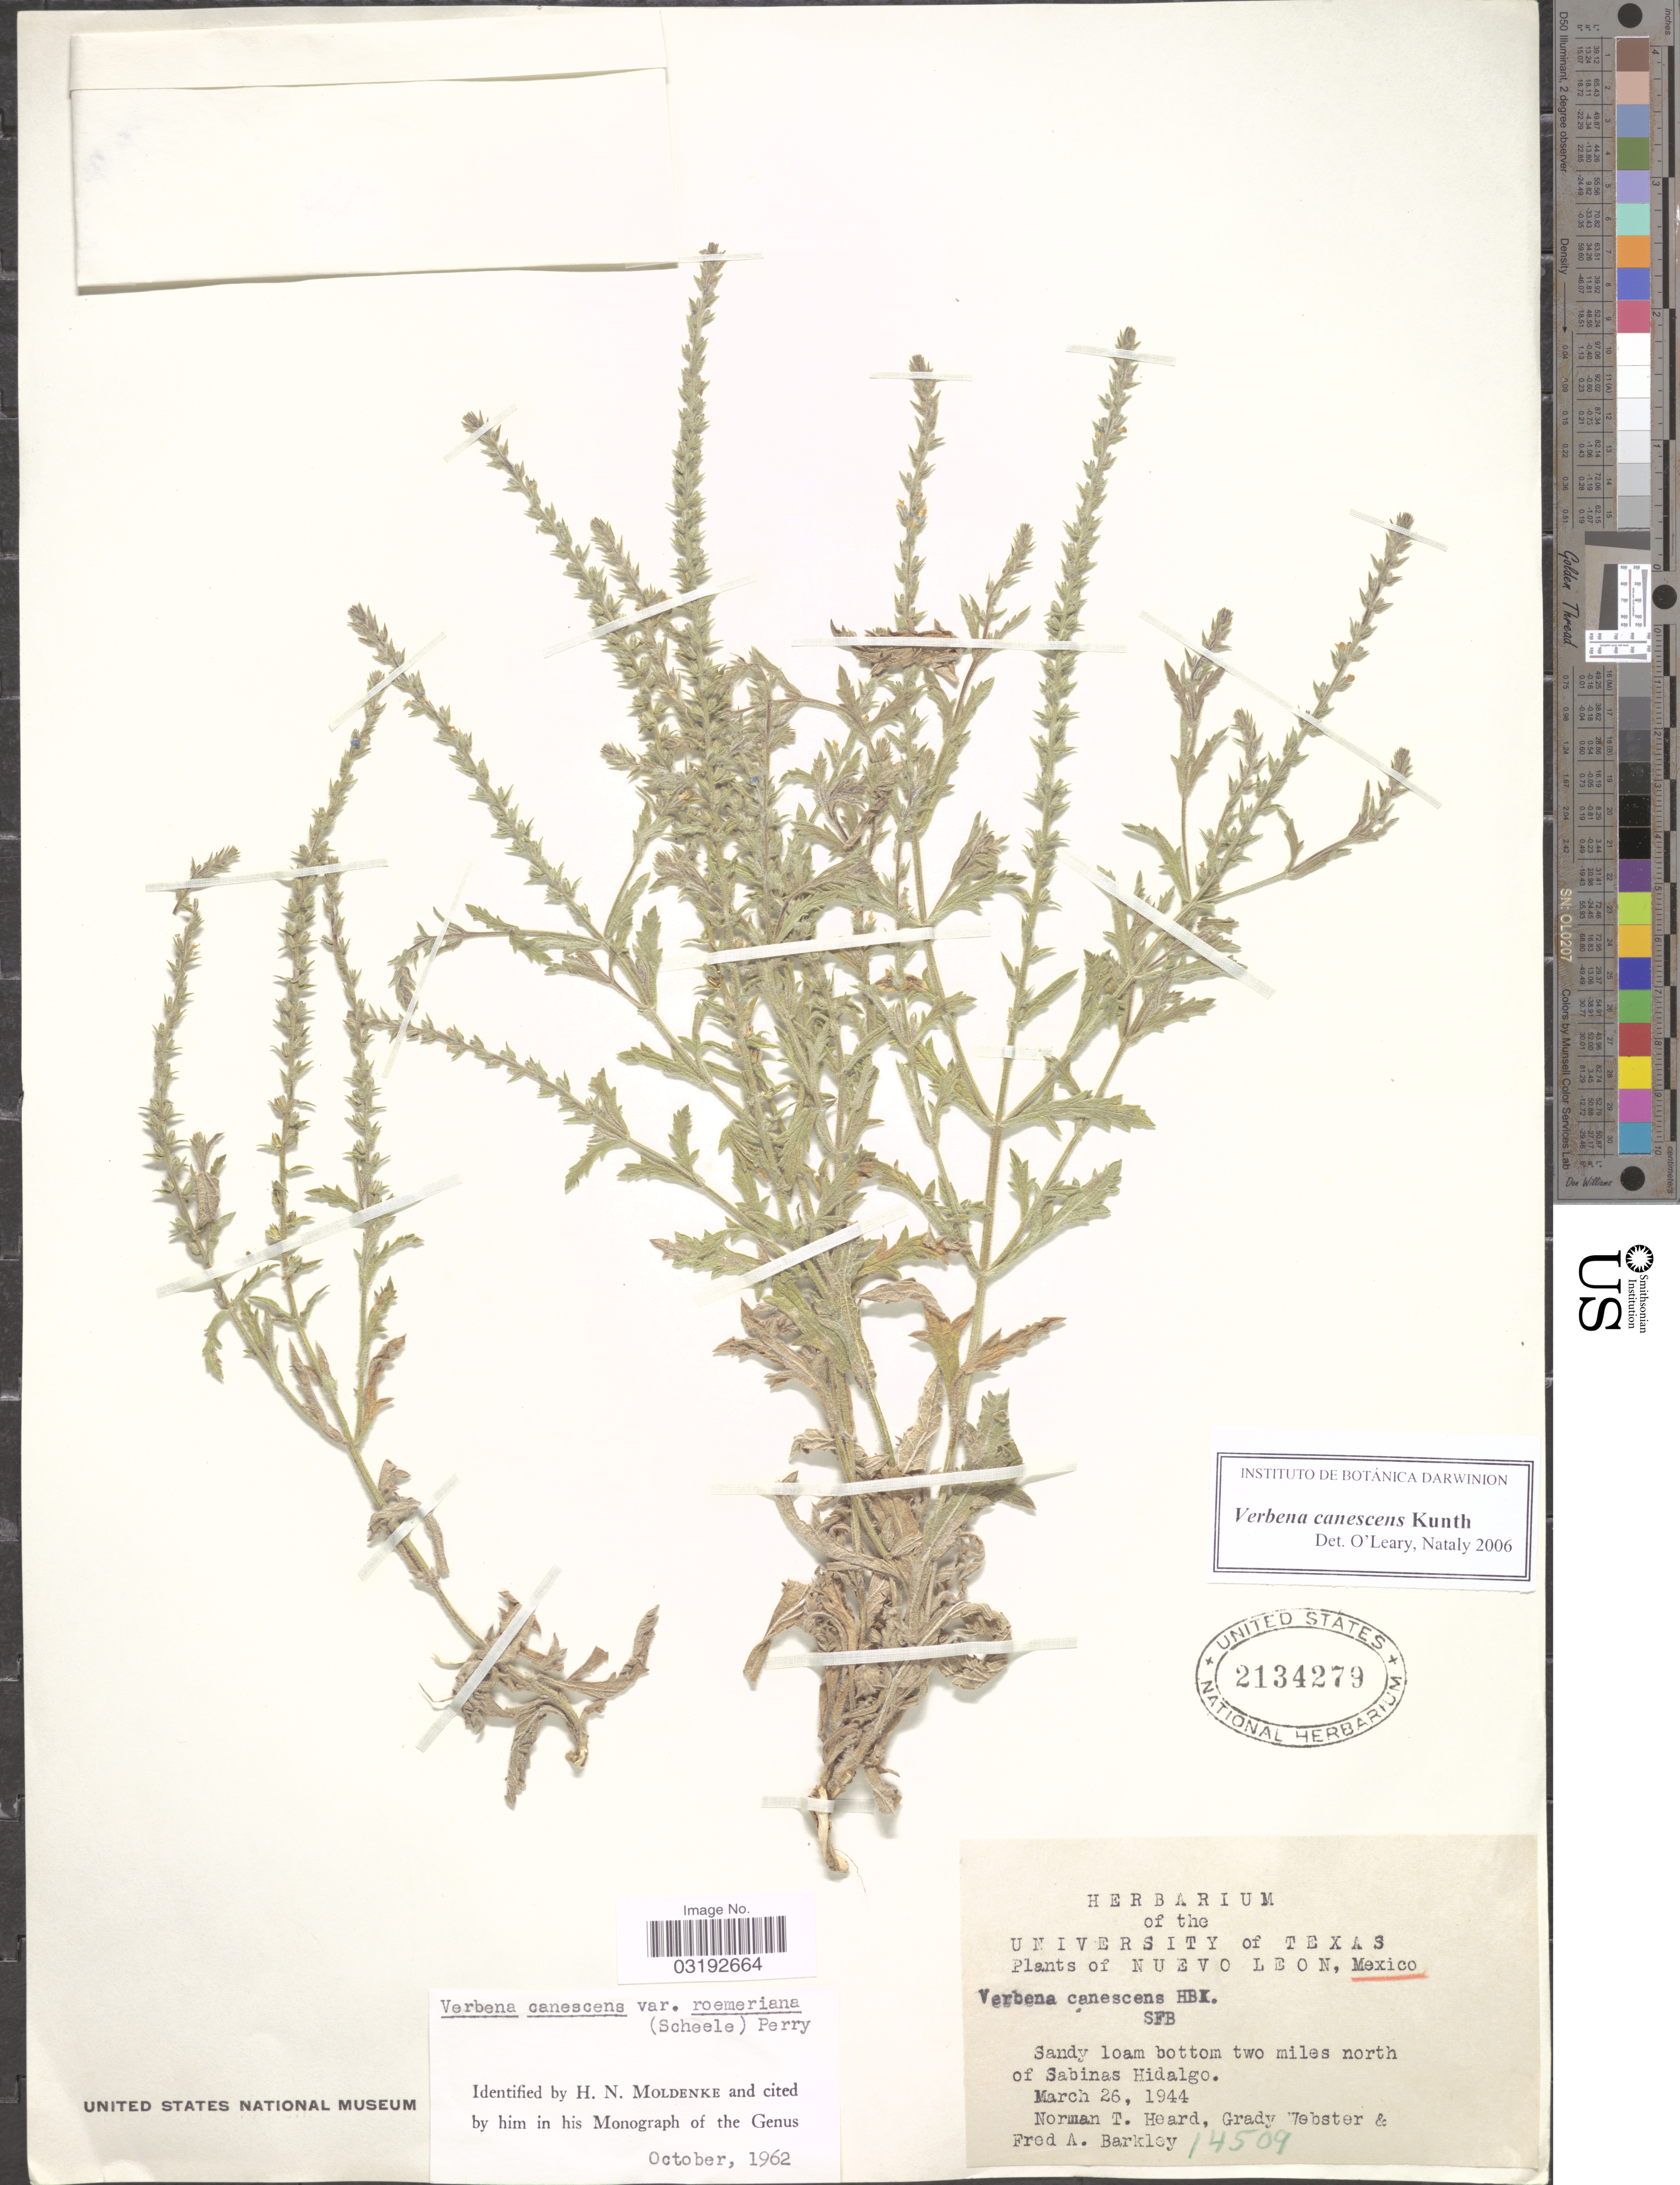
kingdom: Plantae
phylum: Tracheophyta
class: Magnoliopsida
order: Lamiales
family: Verbenaceae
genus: Verbena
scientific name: Verbena canescens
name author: Kunth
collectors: N. Heard, G. L. Webster & F. A. Barkley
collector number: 14509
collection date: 1944-03-26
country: Mexico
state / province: Nuevo León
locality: Sandy loam bottom two miles north of Sabinas Hidalgo.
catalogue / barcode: US 2134279